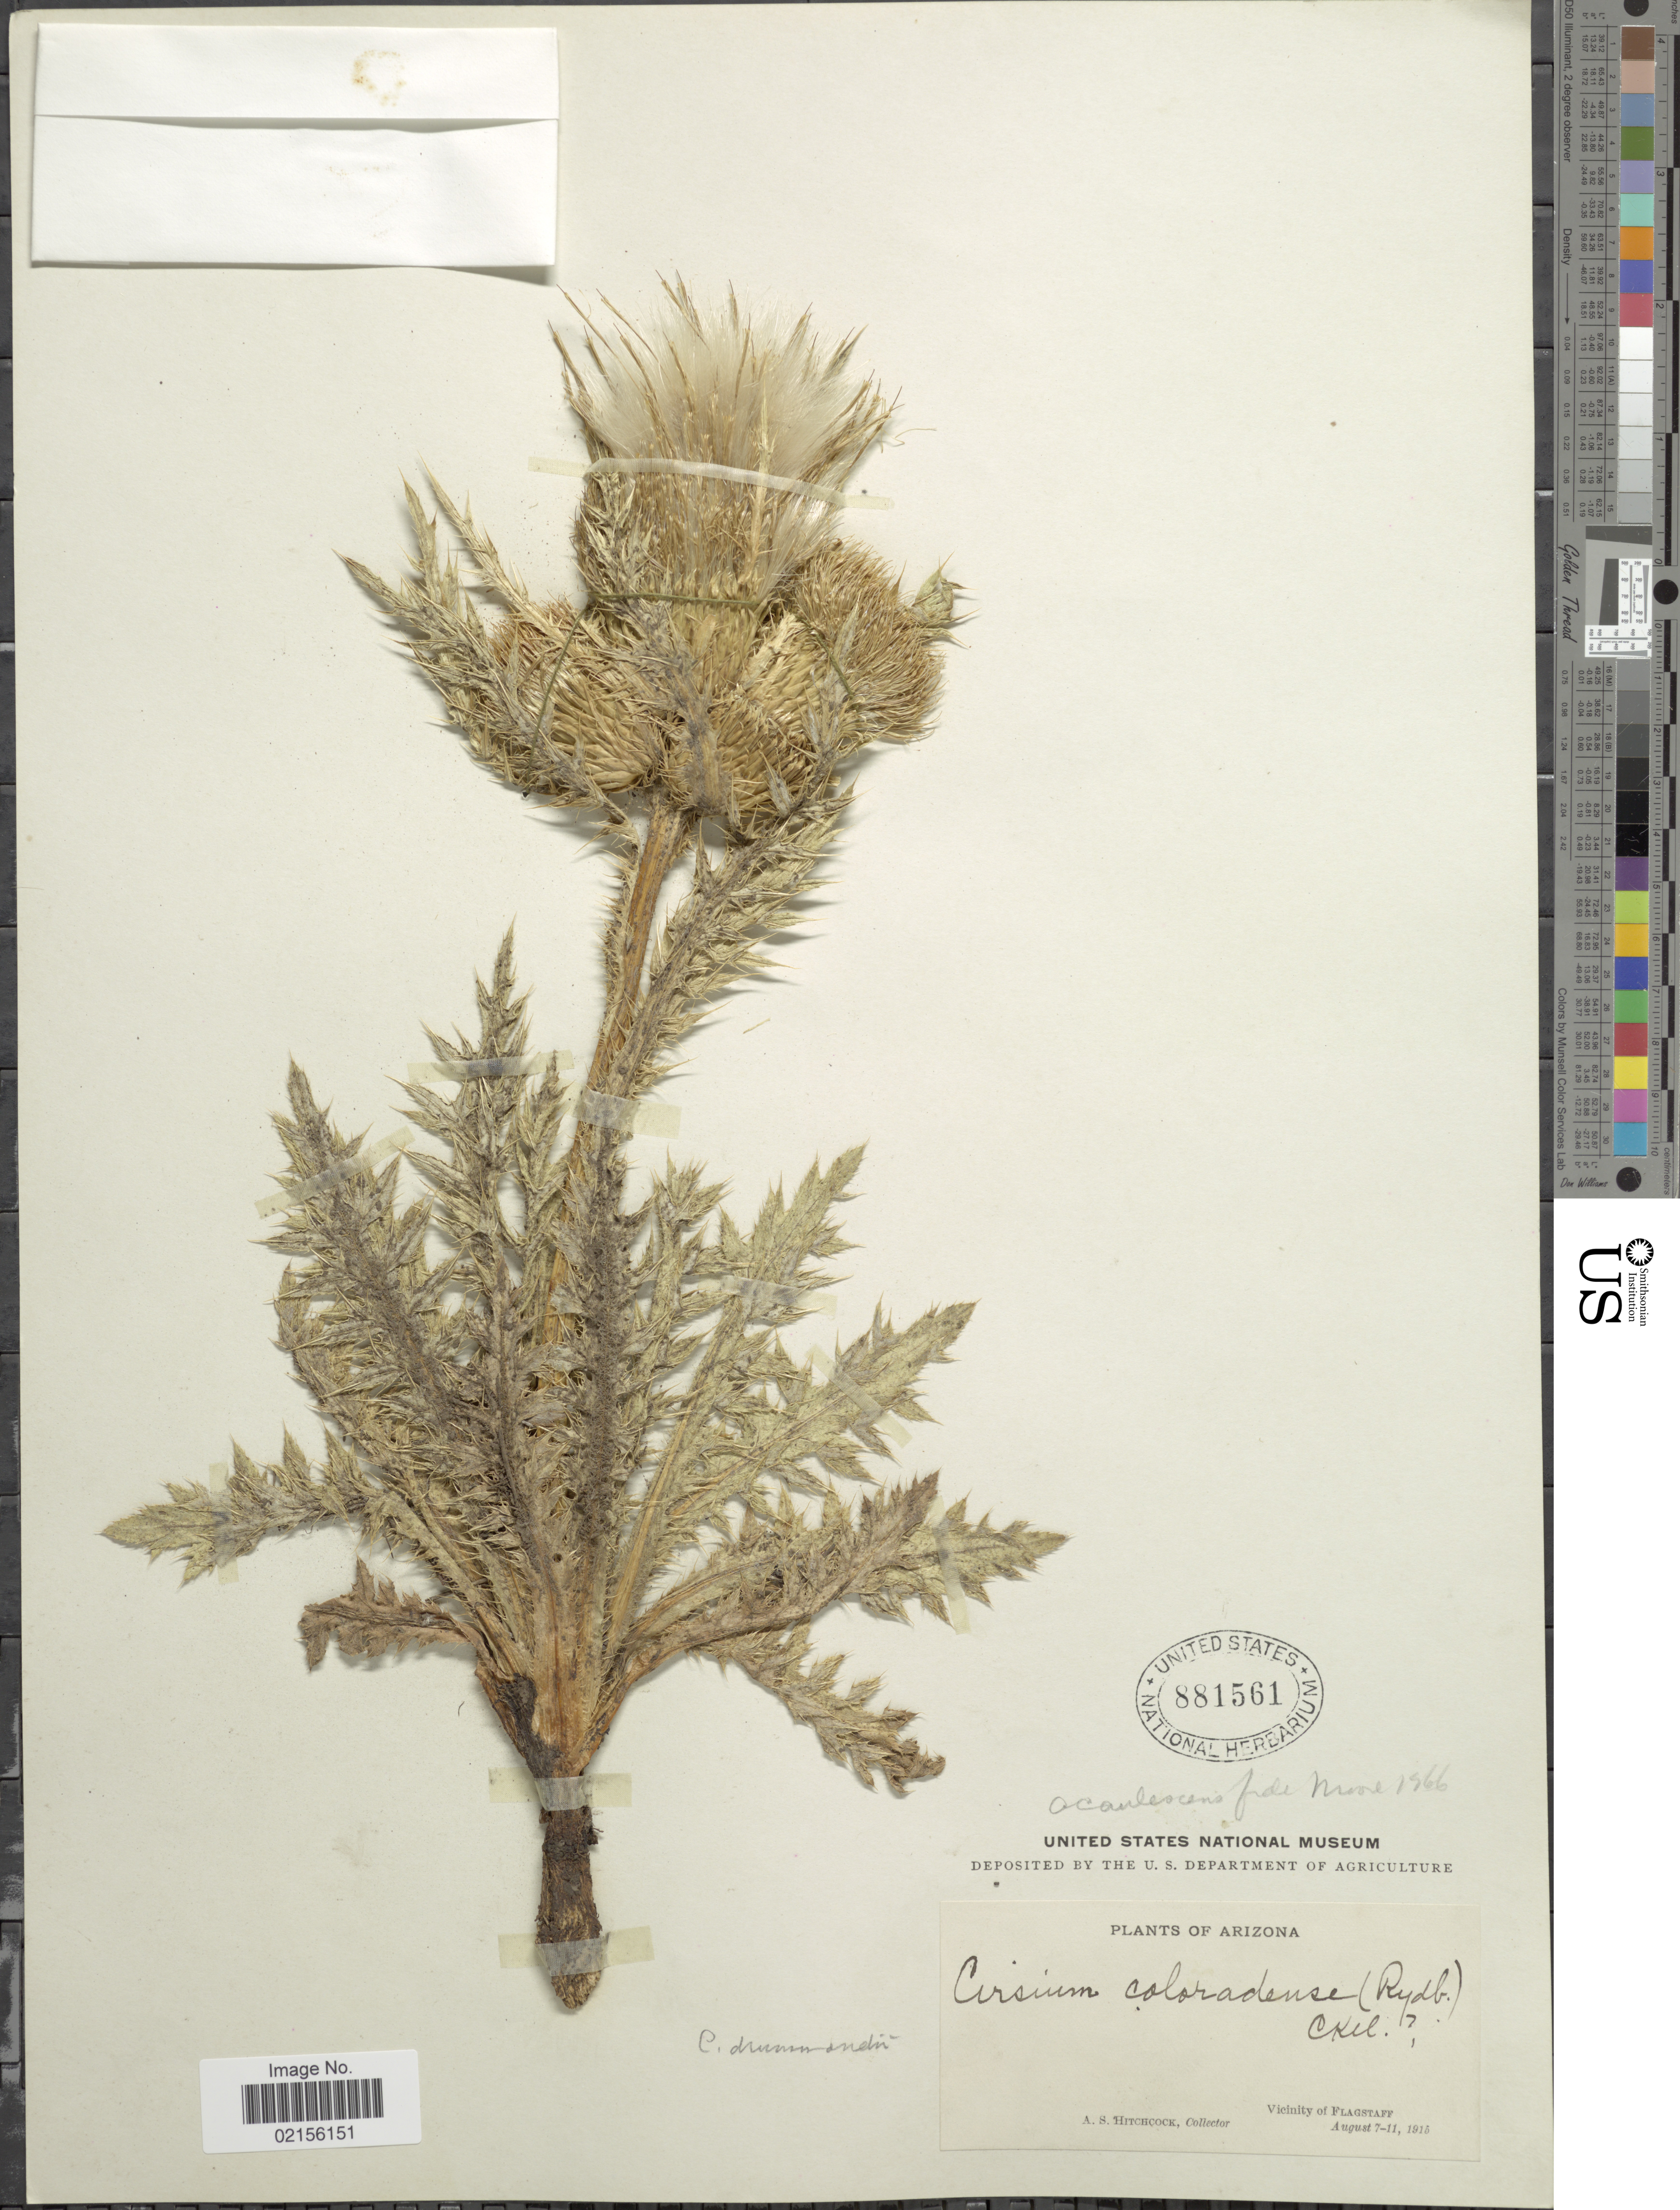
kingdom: Plantae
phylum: Tracheophyta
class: Magnoliopsida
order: Asterales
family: Asteraceae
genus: Cirsium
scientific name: Cirsium scariosum var. americanum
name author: (A. Gray) D.J. Keil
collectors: A. S. Hitchcock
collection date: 1915-08-07/1915-08-11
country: United States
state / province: Arizona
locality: Vicinity of Flagstaff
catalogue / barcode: US 881561